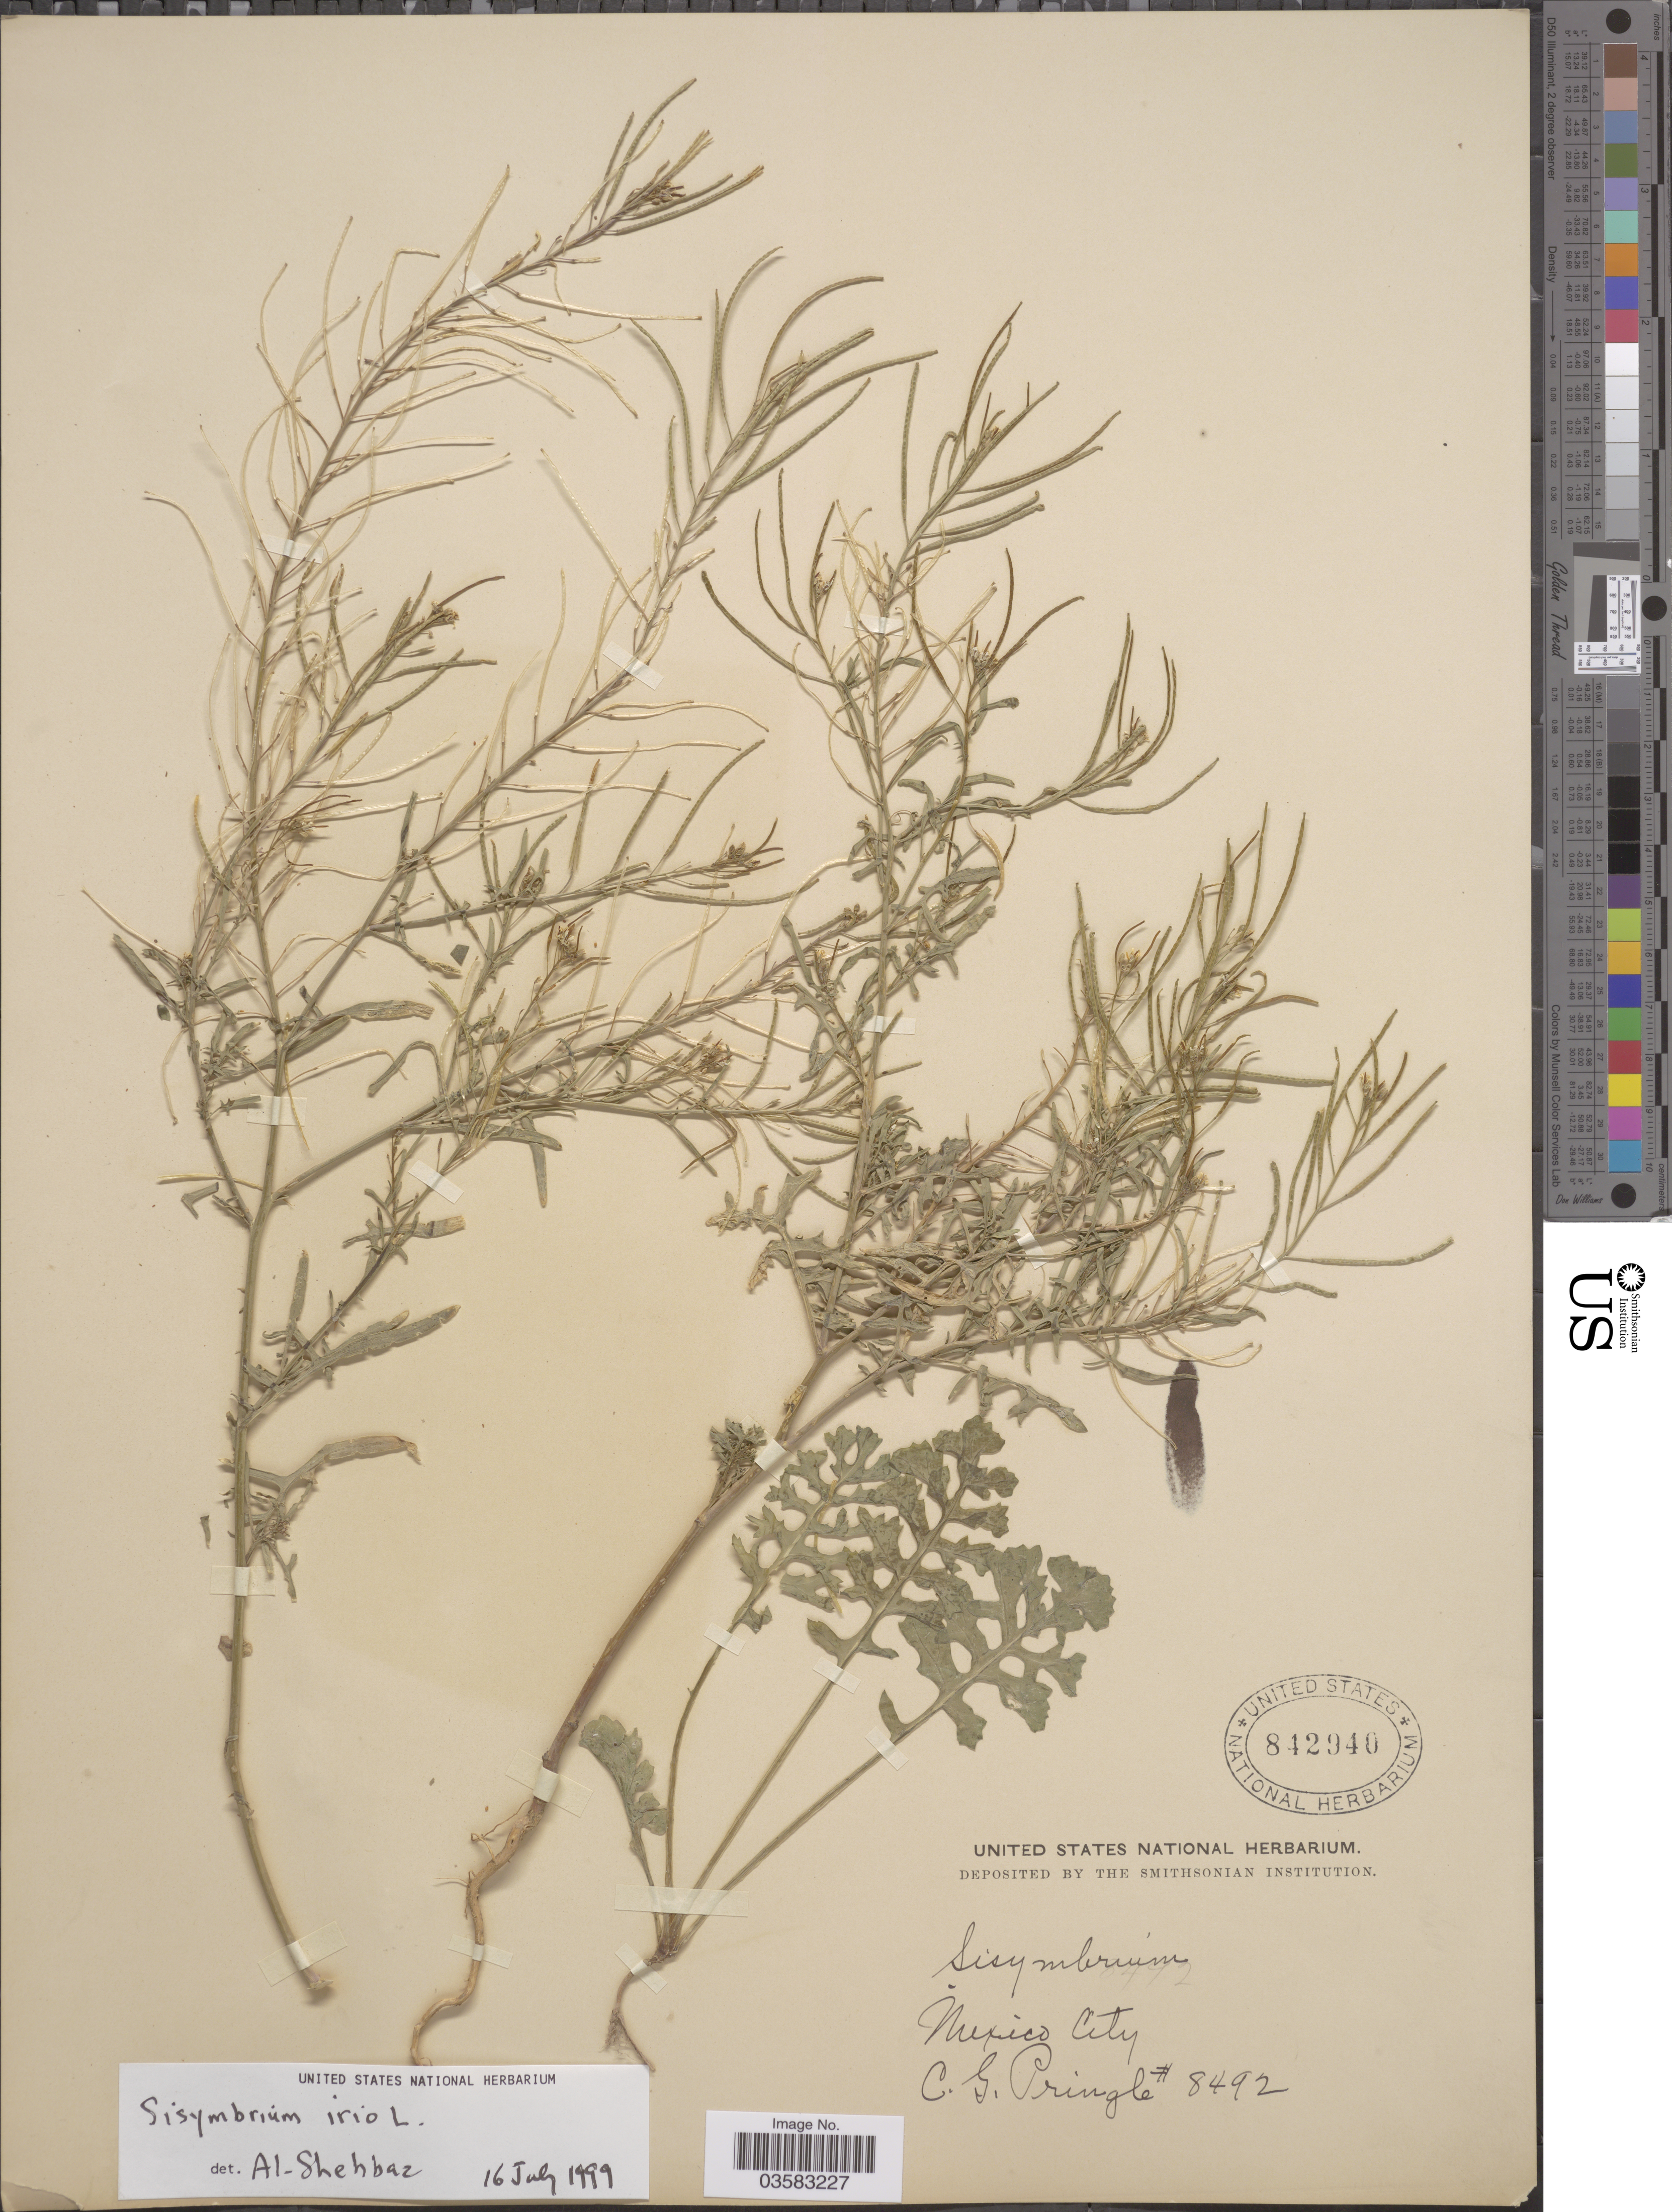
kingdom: Plantae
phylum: Tracheophyta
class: Magnoliopsida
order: Brassicales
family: Brassicaceae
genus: Sisymbrium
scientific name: Sisymbrium irio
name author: L.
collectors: C. G. Pringle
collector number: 8492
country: Mexico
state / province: México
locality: Mexico City.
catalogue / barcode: US 842940